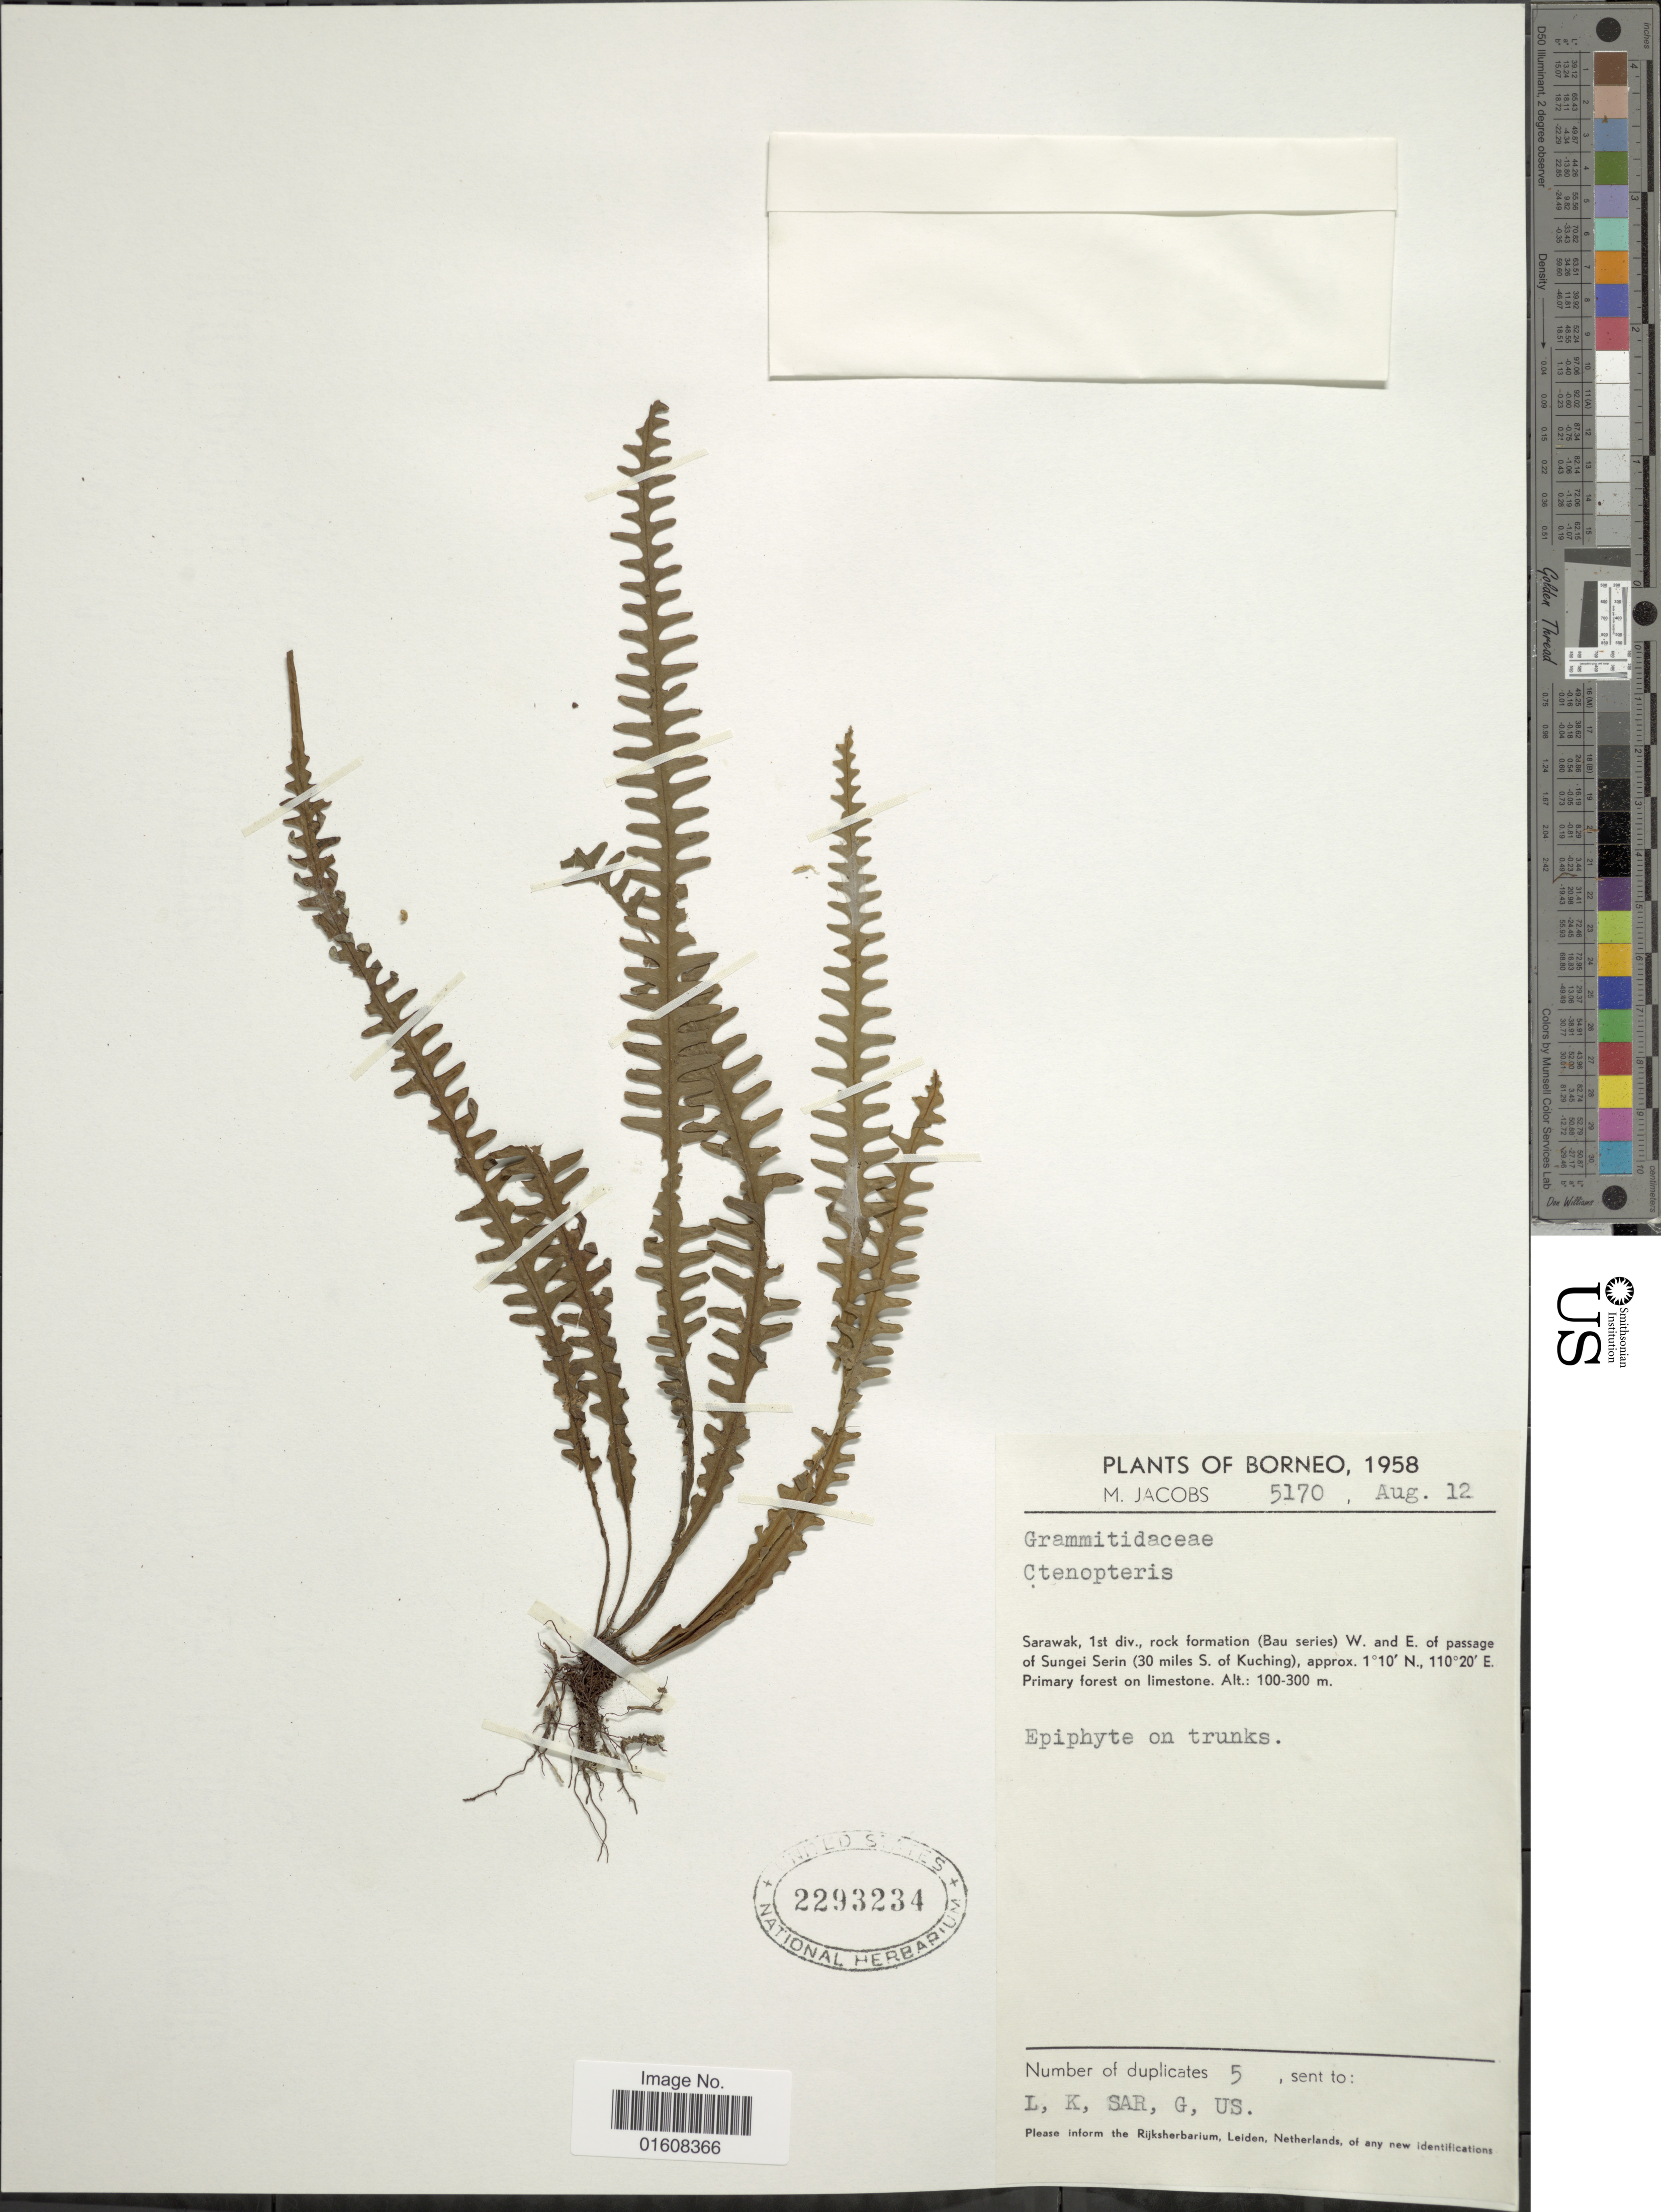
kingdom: Plantae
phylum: Tracheophyta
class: Polypodiopsida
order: Polypodiales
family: Polypodiaceae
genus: Grammitis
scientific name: Grammitis sp.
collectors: M. Jacobs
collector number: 5170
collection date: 1958-08-12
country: Malaysia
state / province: Sarawak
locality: Borneo. 1st. div., rock formation (Bau series) W. and E. of passage of Sungei Serin (30 miles S. of Kuching)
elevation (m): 100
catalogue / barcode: US 2293234